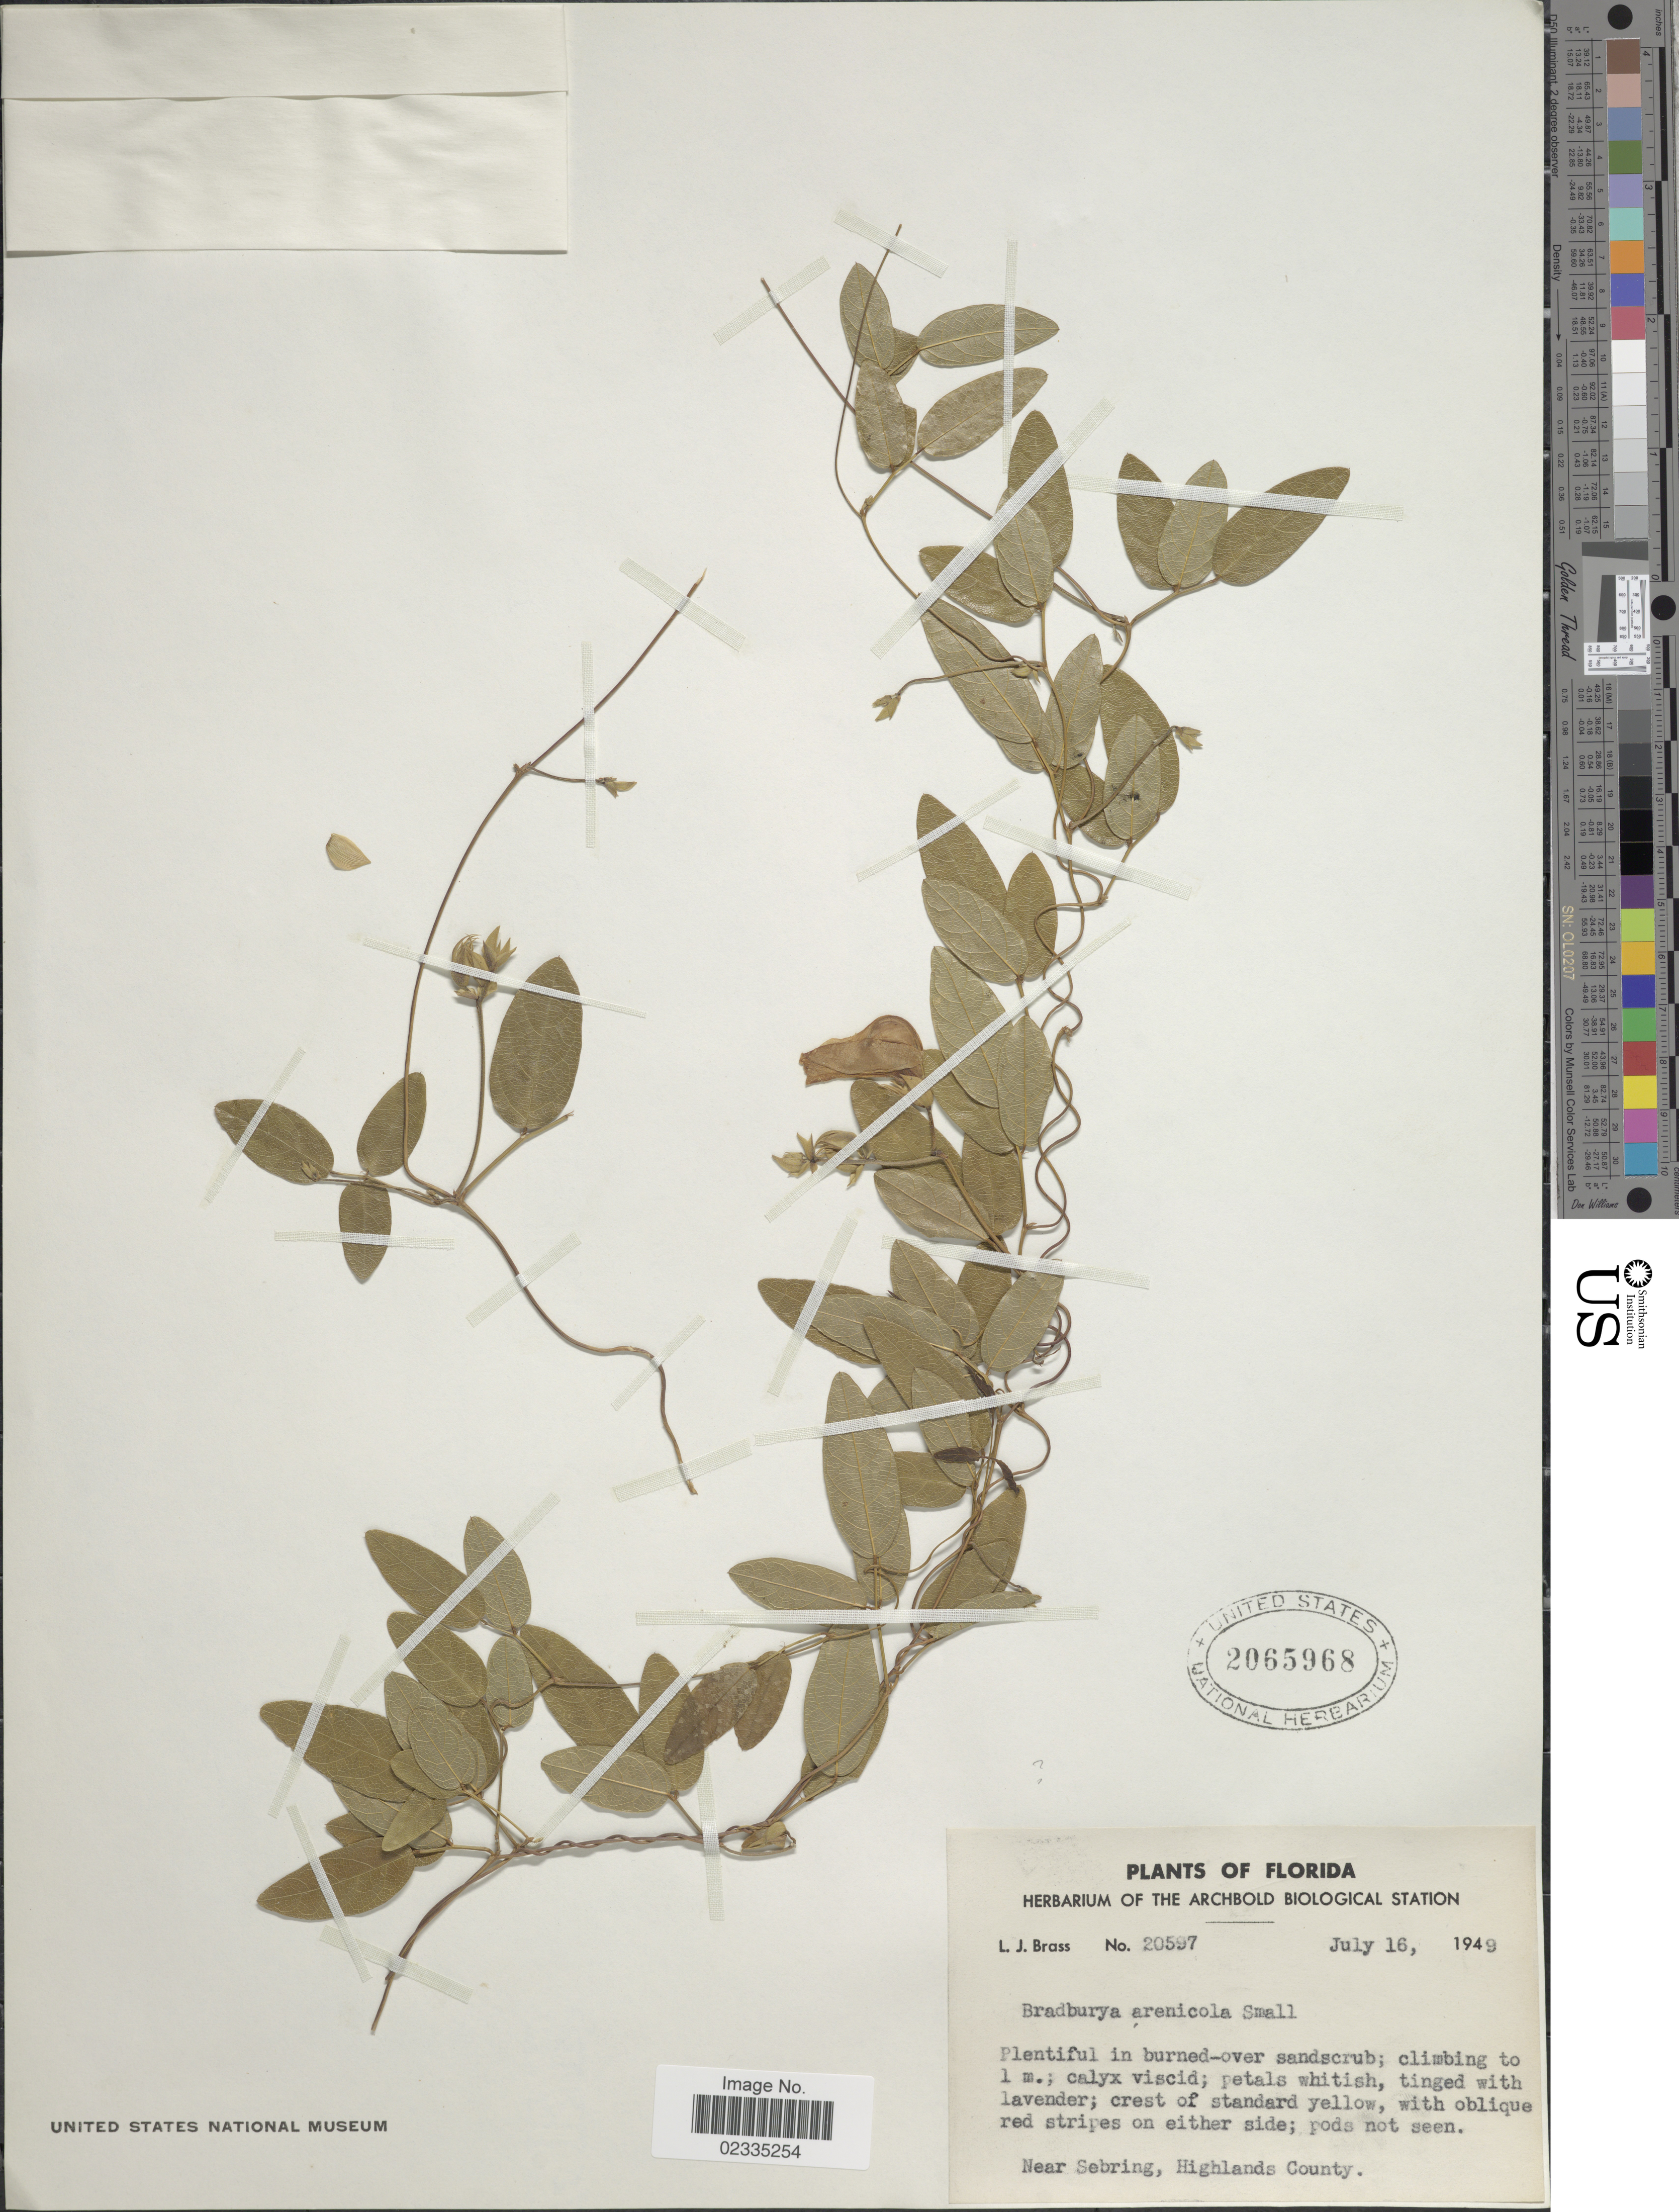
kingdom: Plantae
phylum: Tracheophyta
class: Magnoliopsida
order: Fabales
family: Fabaceae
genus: Centrosema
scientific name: Centrosema arenicola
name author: (Small) F.J. Herm.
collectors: L. J. Brass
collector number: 20597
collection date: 1949-07-16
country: United States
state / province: Florida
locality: Near Sebring, Highlands County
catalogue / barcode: US 2065968